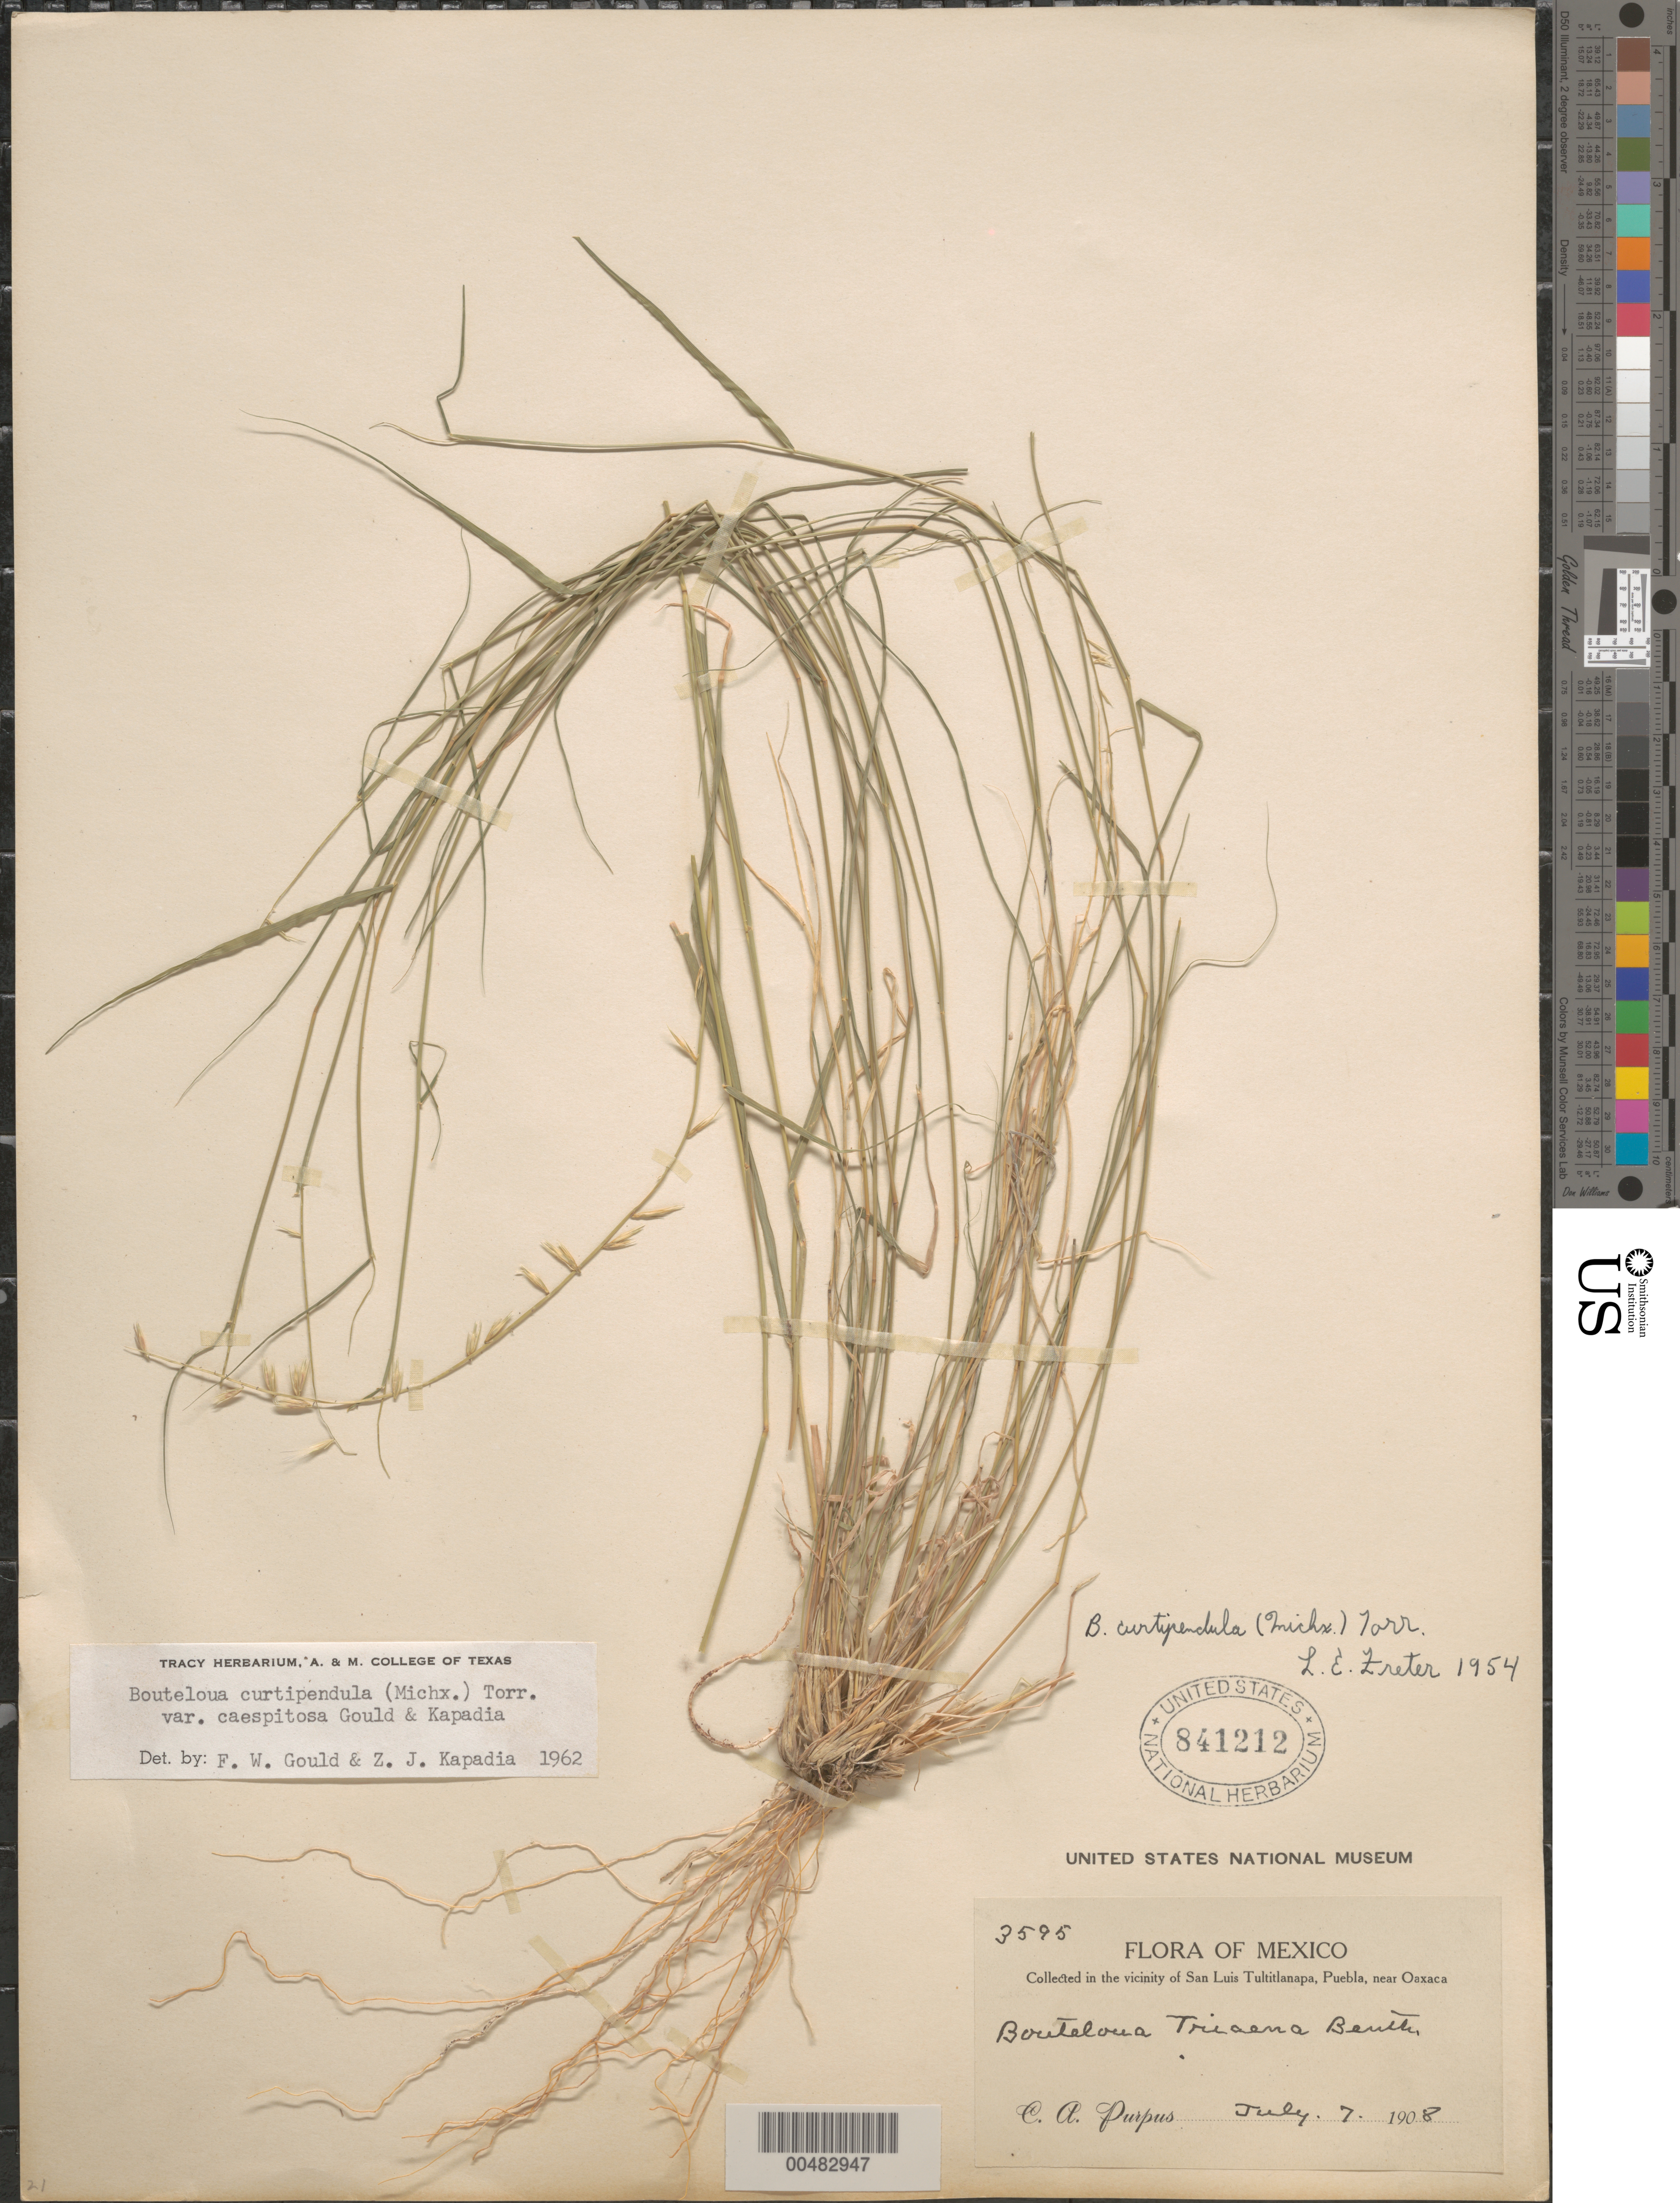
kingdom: Plantae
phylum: Tracheophyta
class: Liliopsida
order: Poales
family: Poaceae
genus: Bouteloua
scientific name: Bouteloua curtipendula var. caespitosa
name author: Gould & Kapadia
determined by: Gould, F. W.; Kapadia, Zarir J.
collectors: C. A. Purpus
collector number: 3595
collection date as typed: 7 Jul 1908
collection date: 1908-07-07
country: Mexico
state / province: Puebla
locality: Vicinity of San Luis Tultitlanapa, Puebla, near Oaxaca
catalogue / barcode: US 841212